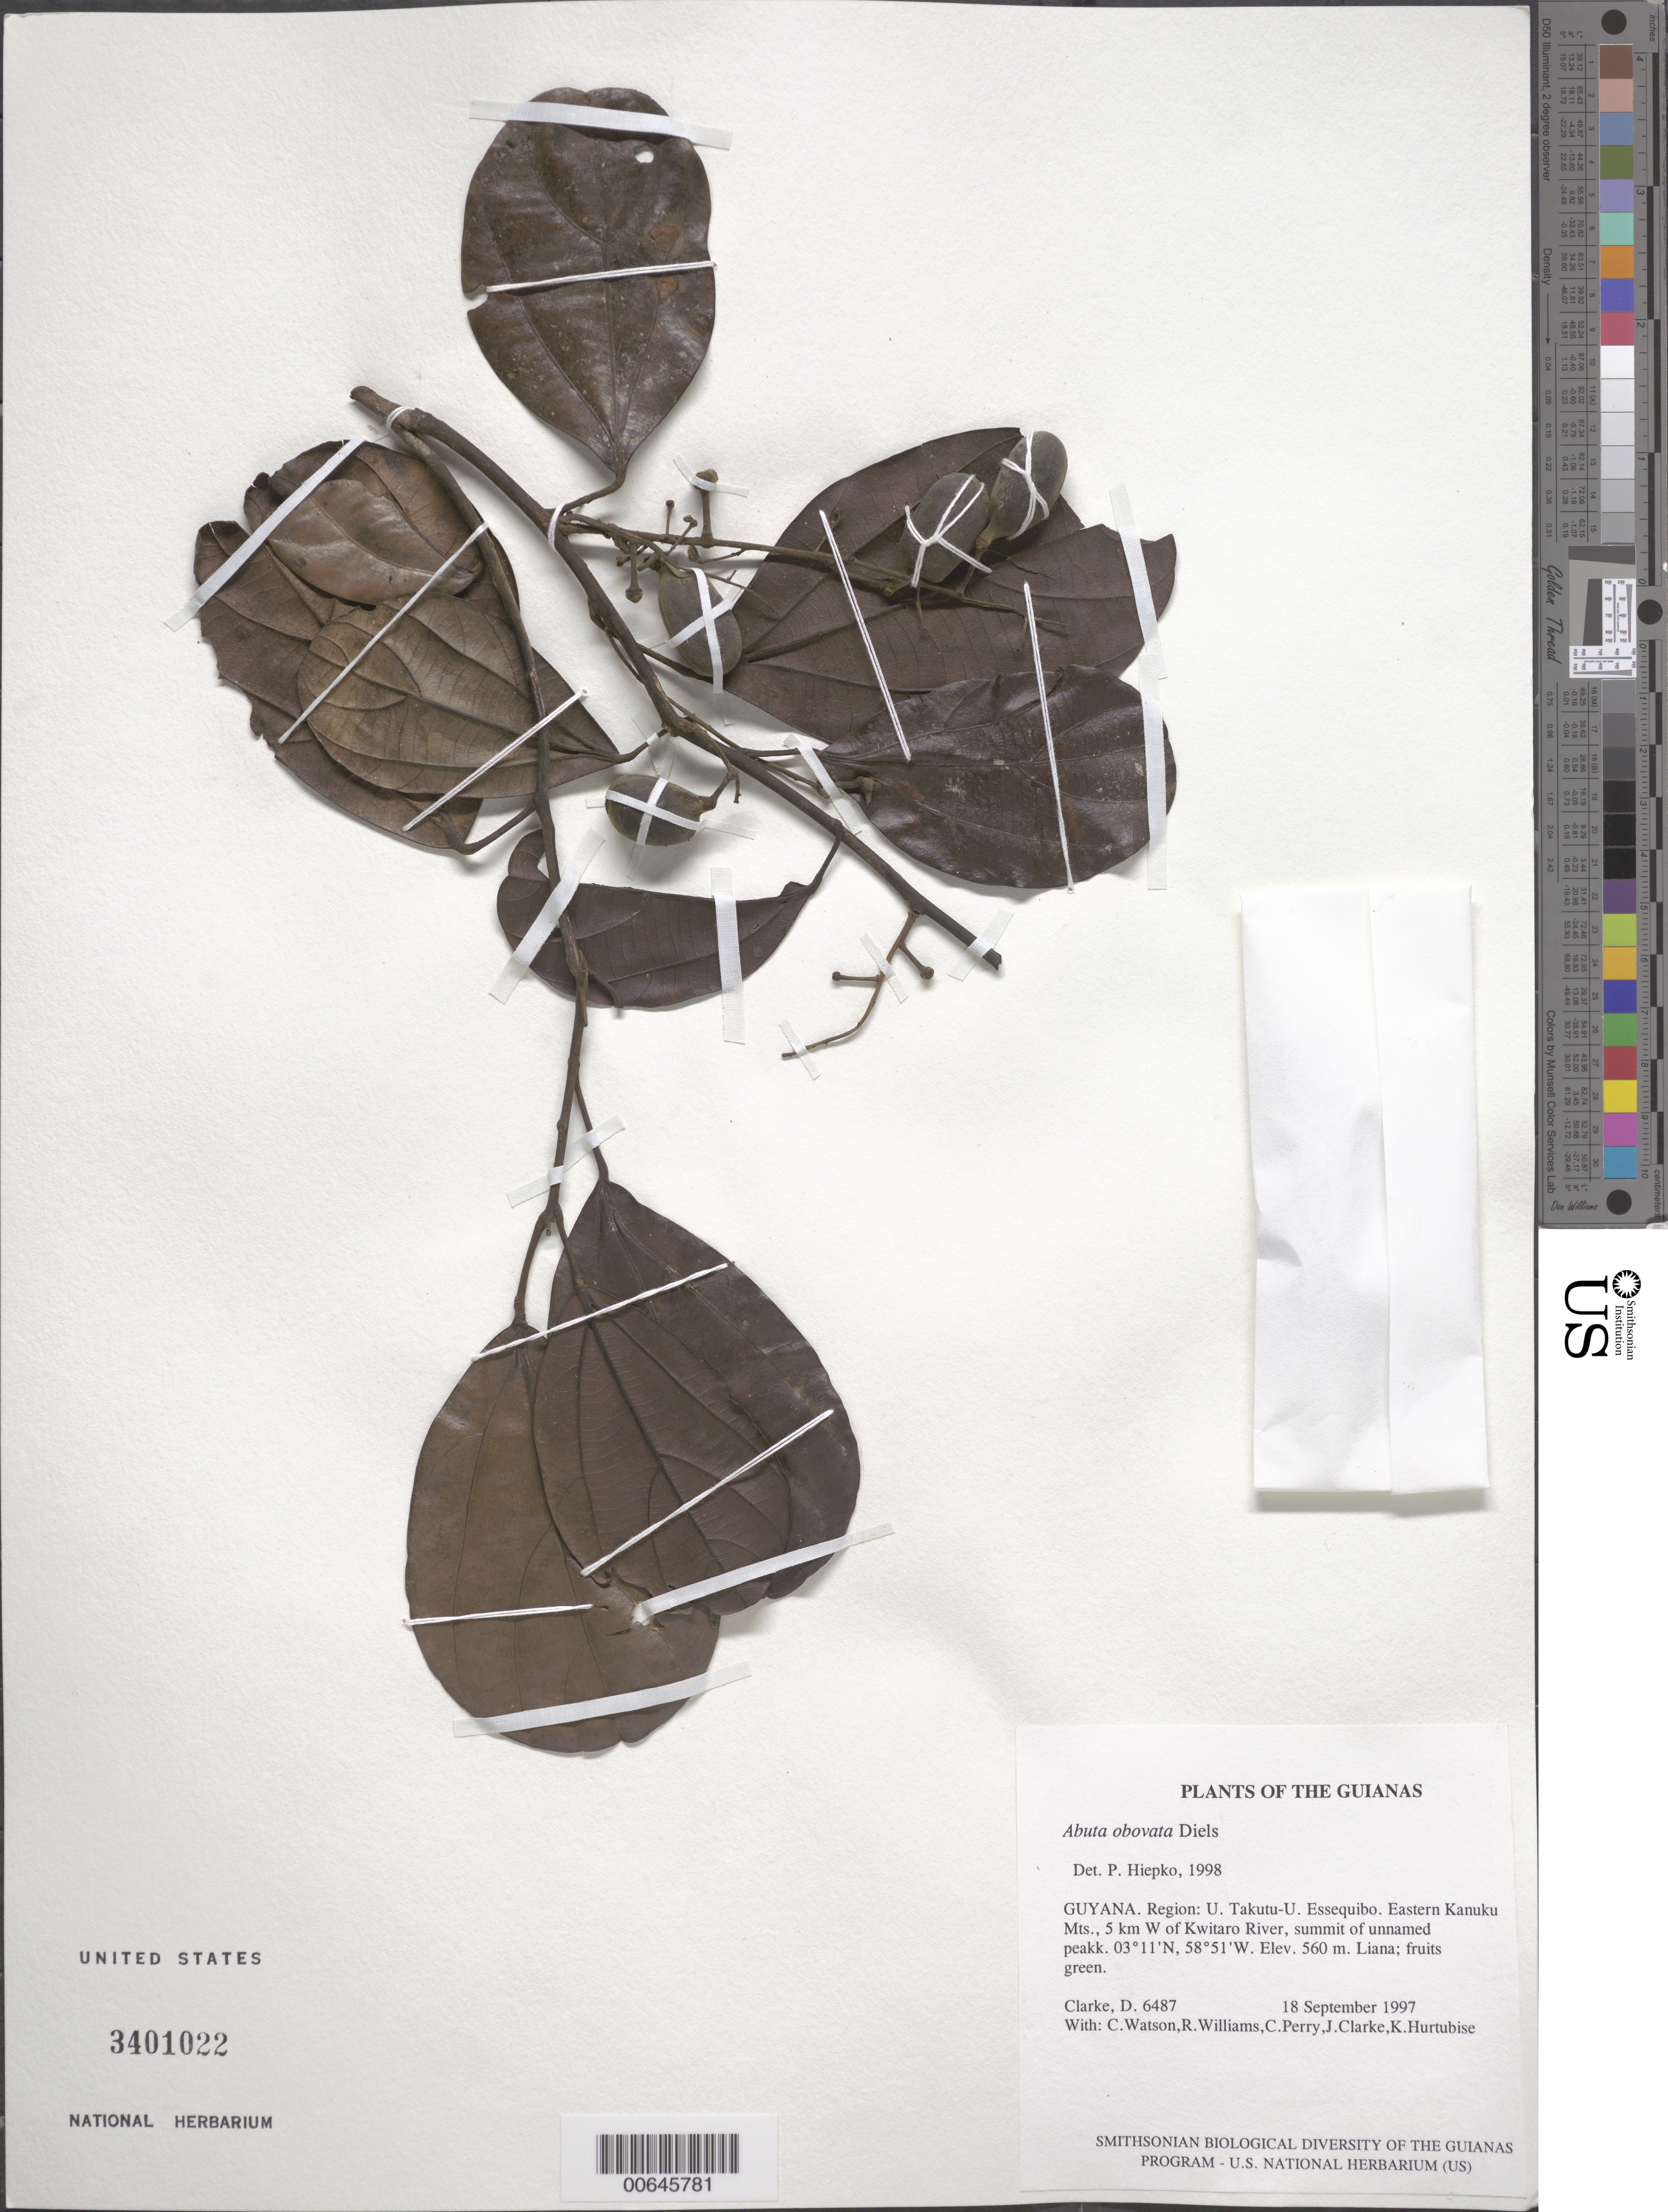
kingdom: Plantae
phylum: Tracheophyta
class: Magnoliopsida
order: Ranunculales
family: Menispermaceae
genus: Abuta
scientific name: Abuta obovata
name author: Diels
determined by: Hiepko, P. H.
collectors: H. D. Clarke, C. Watson, R. Williams, C. Perry, J. Clarke & K. Hurtubise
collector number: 6487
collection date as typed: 18 September 1997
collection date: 1997-09-18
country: Guyana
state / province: U. Takutu-U. Essequibo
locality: Eastern Kanuku Mts., 5 km W of Kwitaro River, summit of unnamed peak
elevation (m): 560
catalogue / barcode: US 3401022